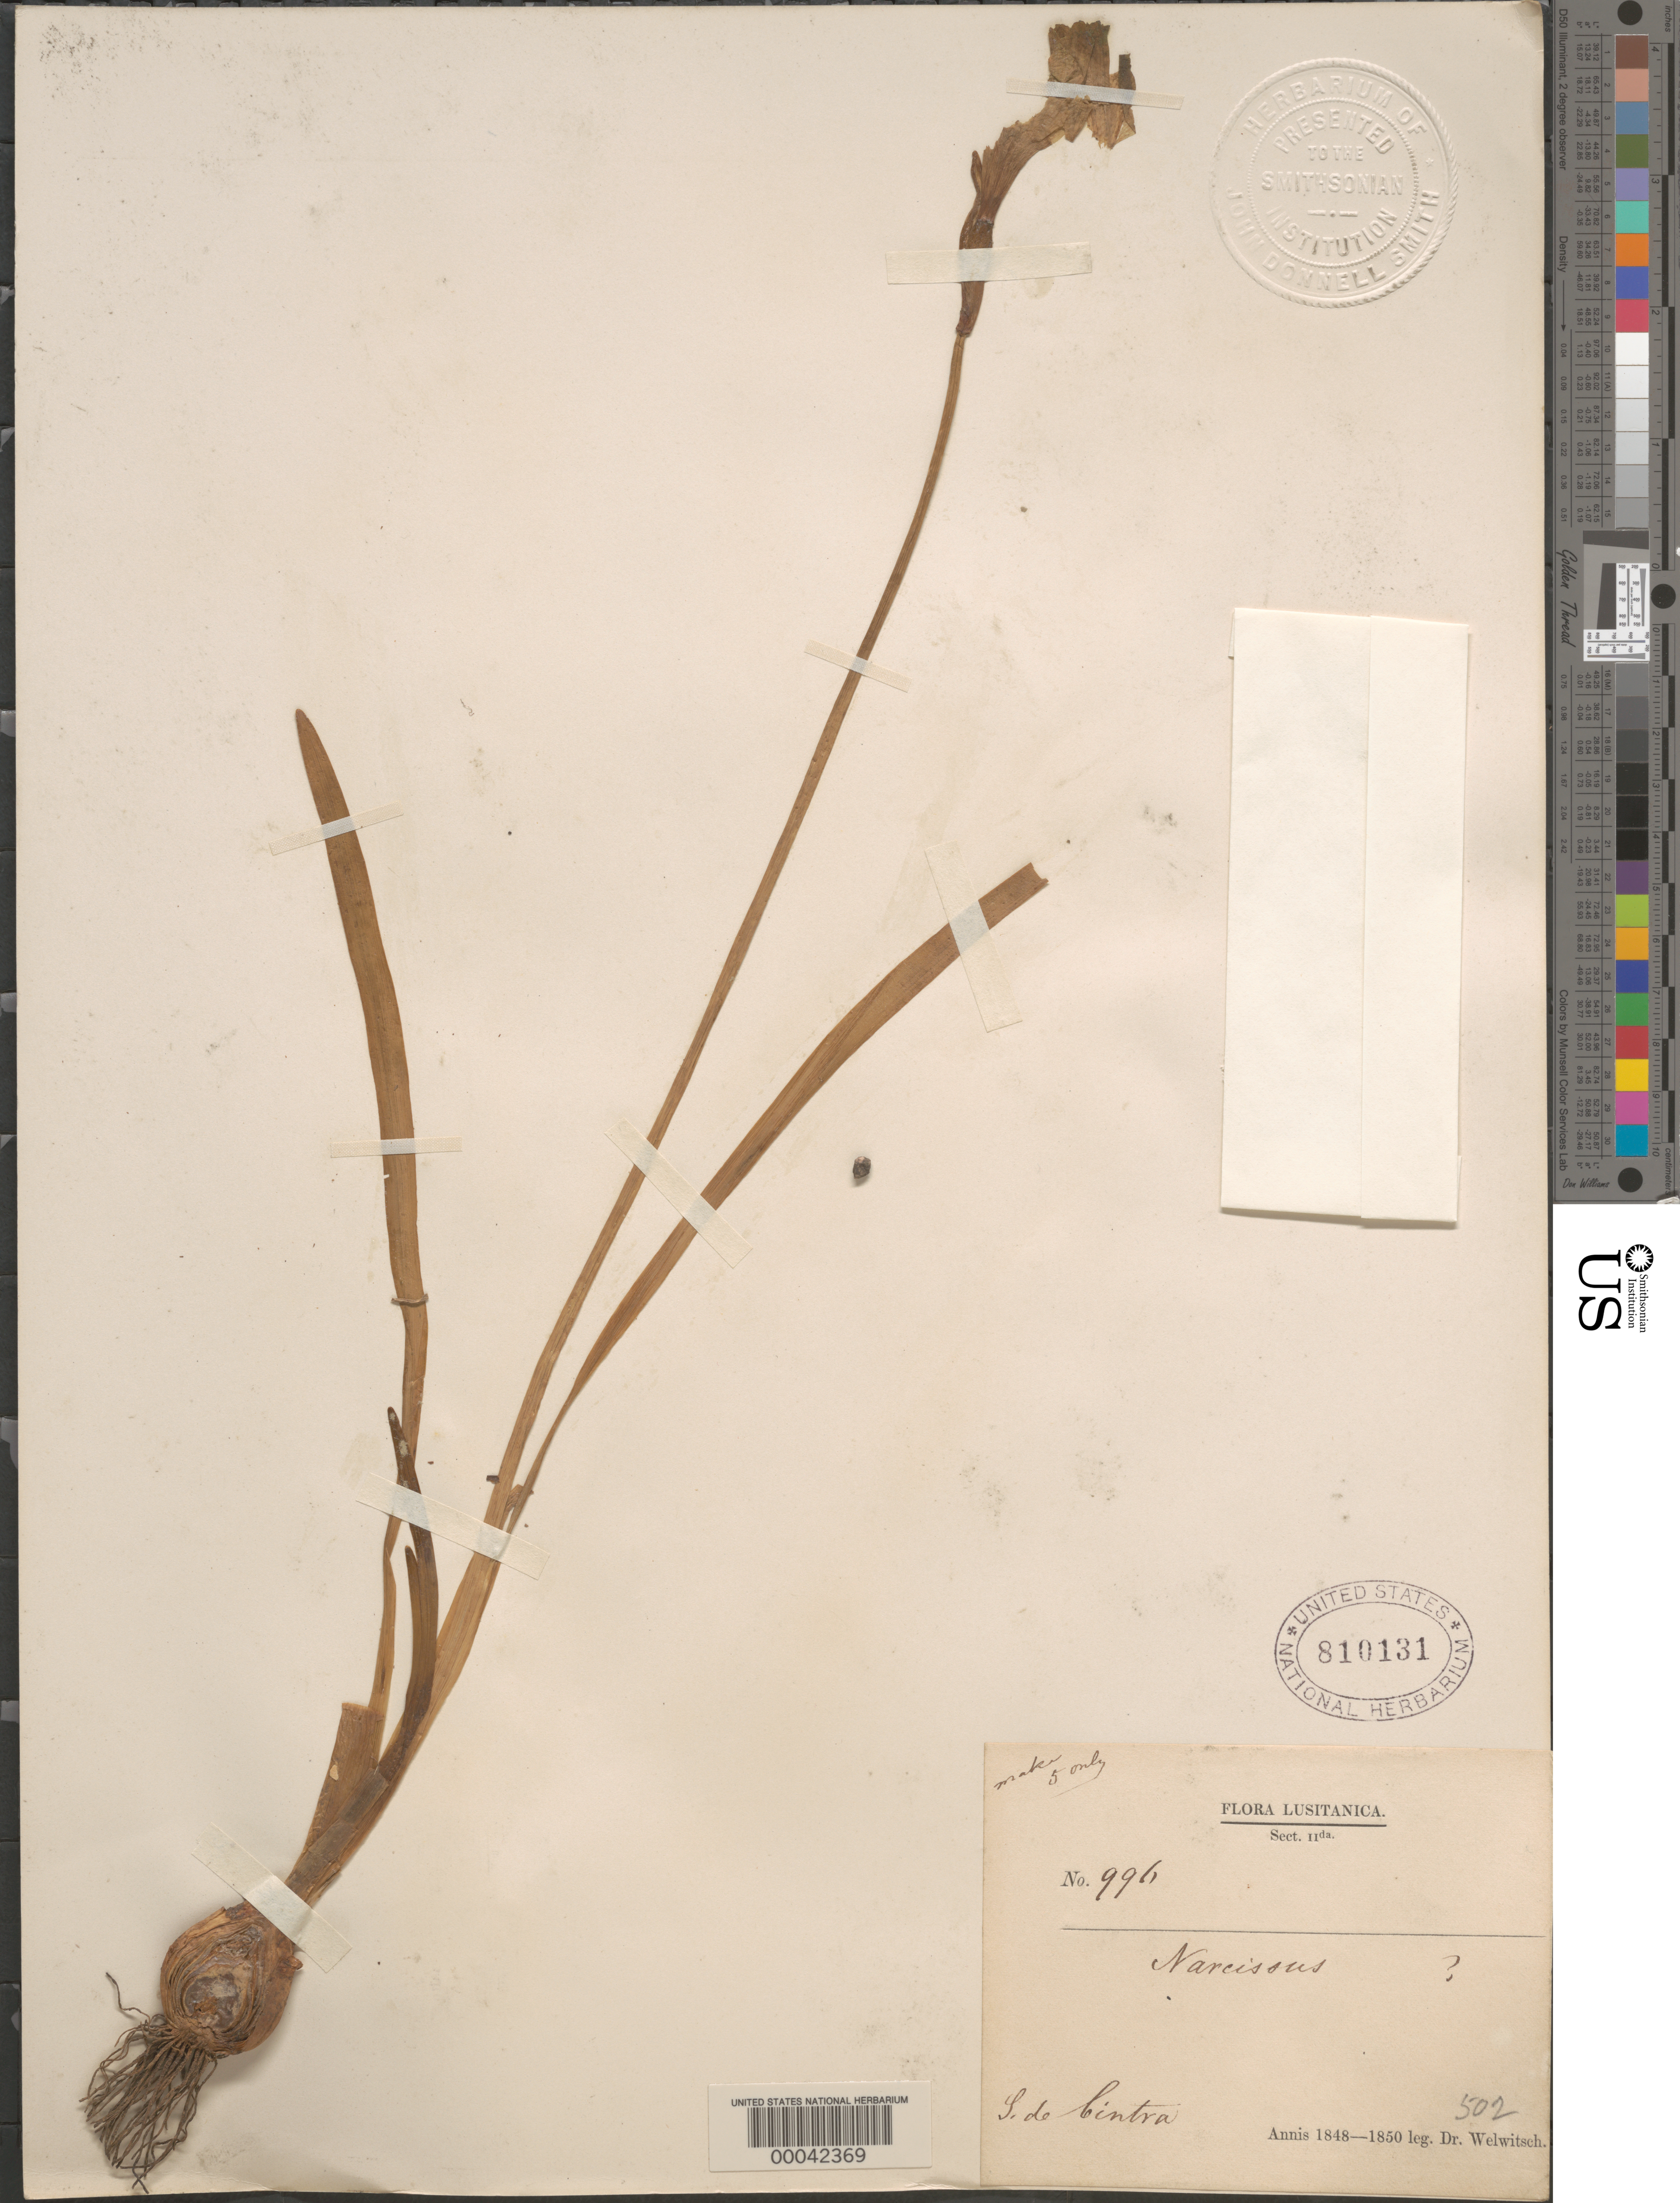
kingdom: Plantae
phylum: Tracheophyta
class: Liliopsida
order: Asparagales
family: Amaryllidaceae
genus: Narcissus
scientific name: Narcissus sp.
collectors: F. M. Welwitsch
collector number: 996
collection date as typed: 1848 to -- -- 1850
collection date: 1848/1850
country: Portugal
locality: S. de cintra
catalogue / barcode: US 810131